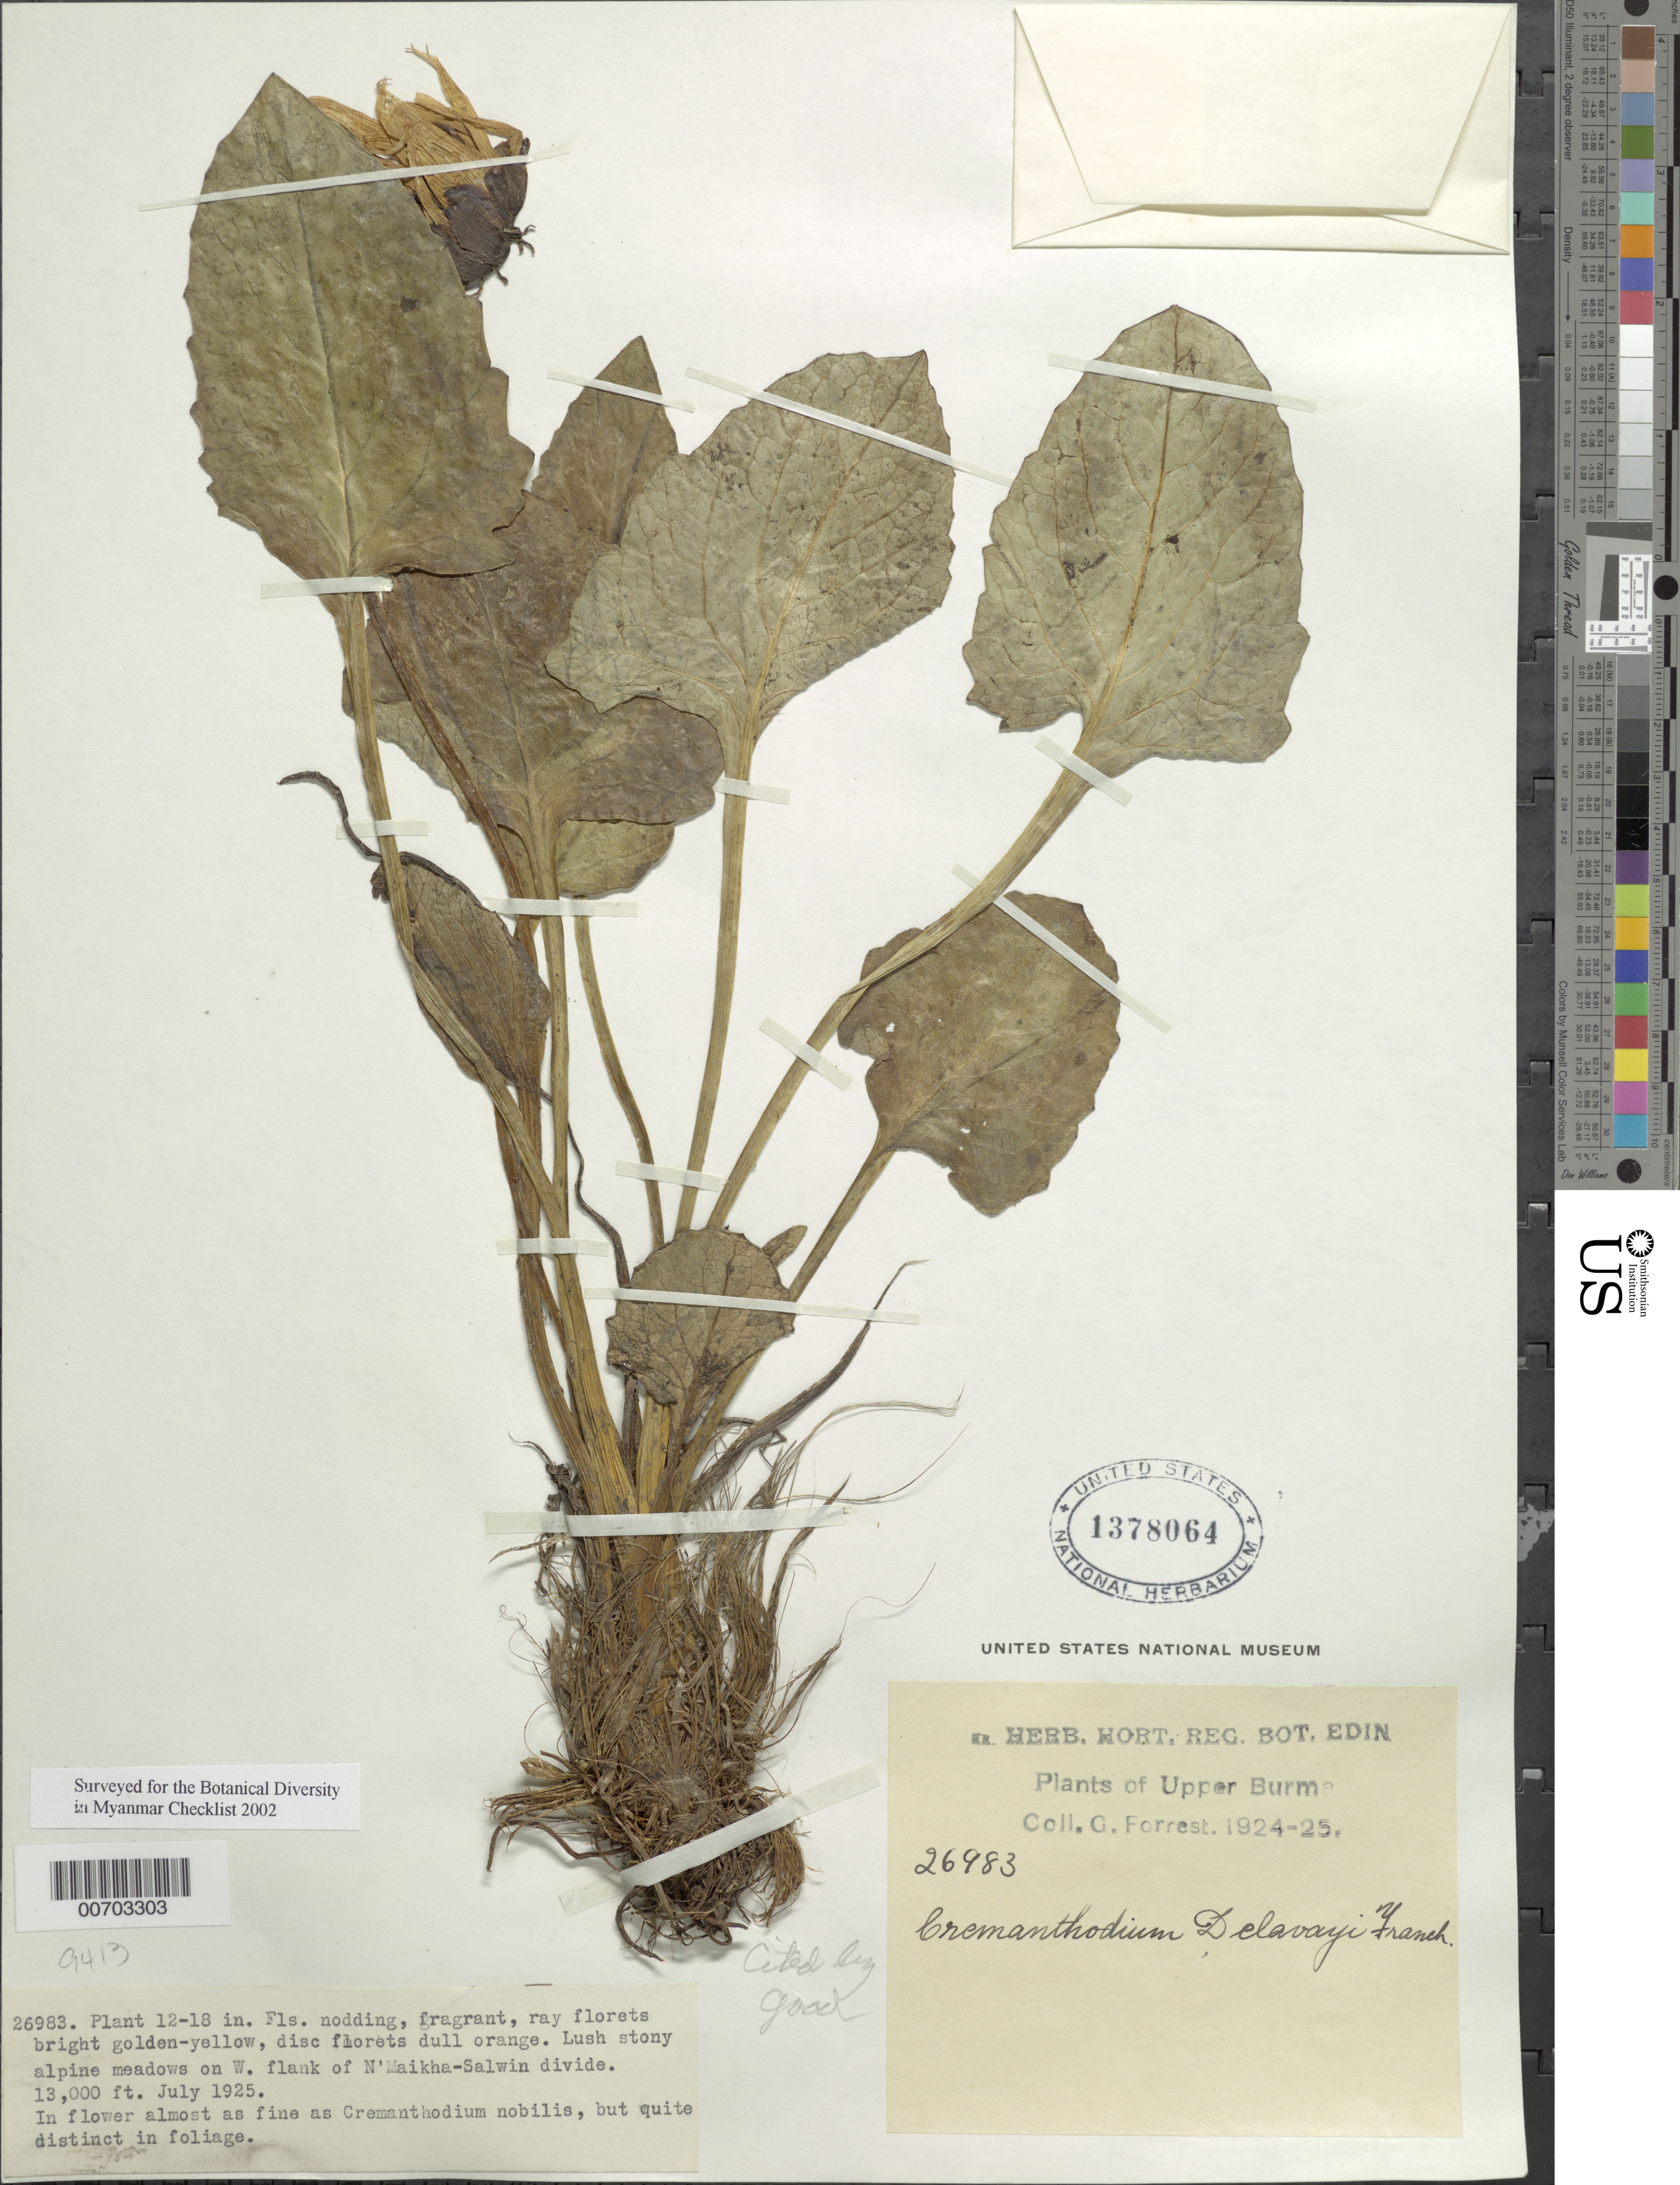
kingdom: Plantae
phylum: Tracheophyta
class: Magnoliopsida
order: Asterales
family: Asteraceae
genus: Cremanthodium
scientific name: Cremanthodium delavayi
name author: Franch.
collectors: G. Forrest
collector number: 26983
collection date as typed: Jul 1925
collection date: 1925-07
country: Myanmar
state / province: Kachin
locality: N'Maikha-Salwin Divide, W flank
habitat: Lush stony alpine meadows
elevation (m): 3962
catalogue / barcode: US 1378064